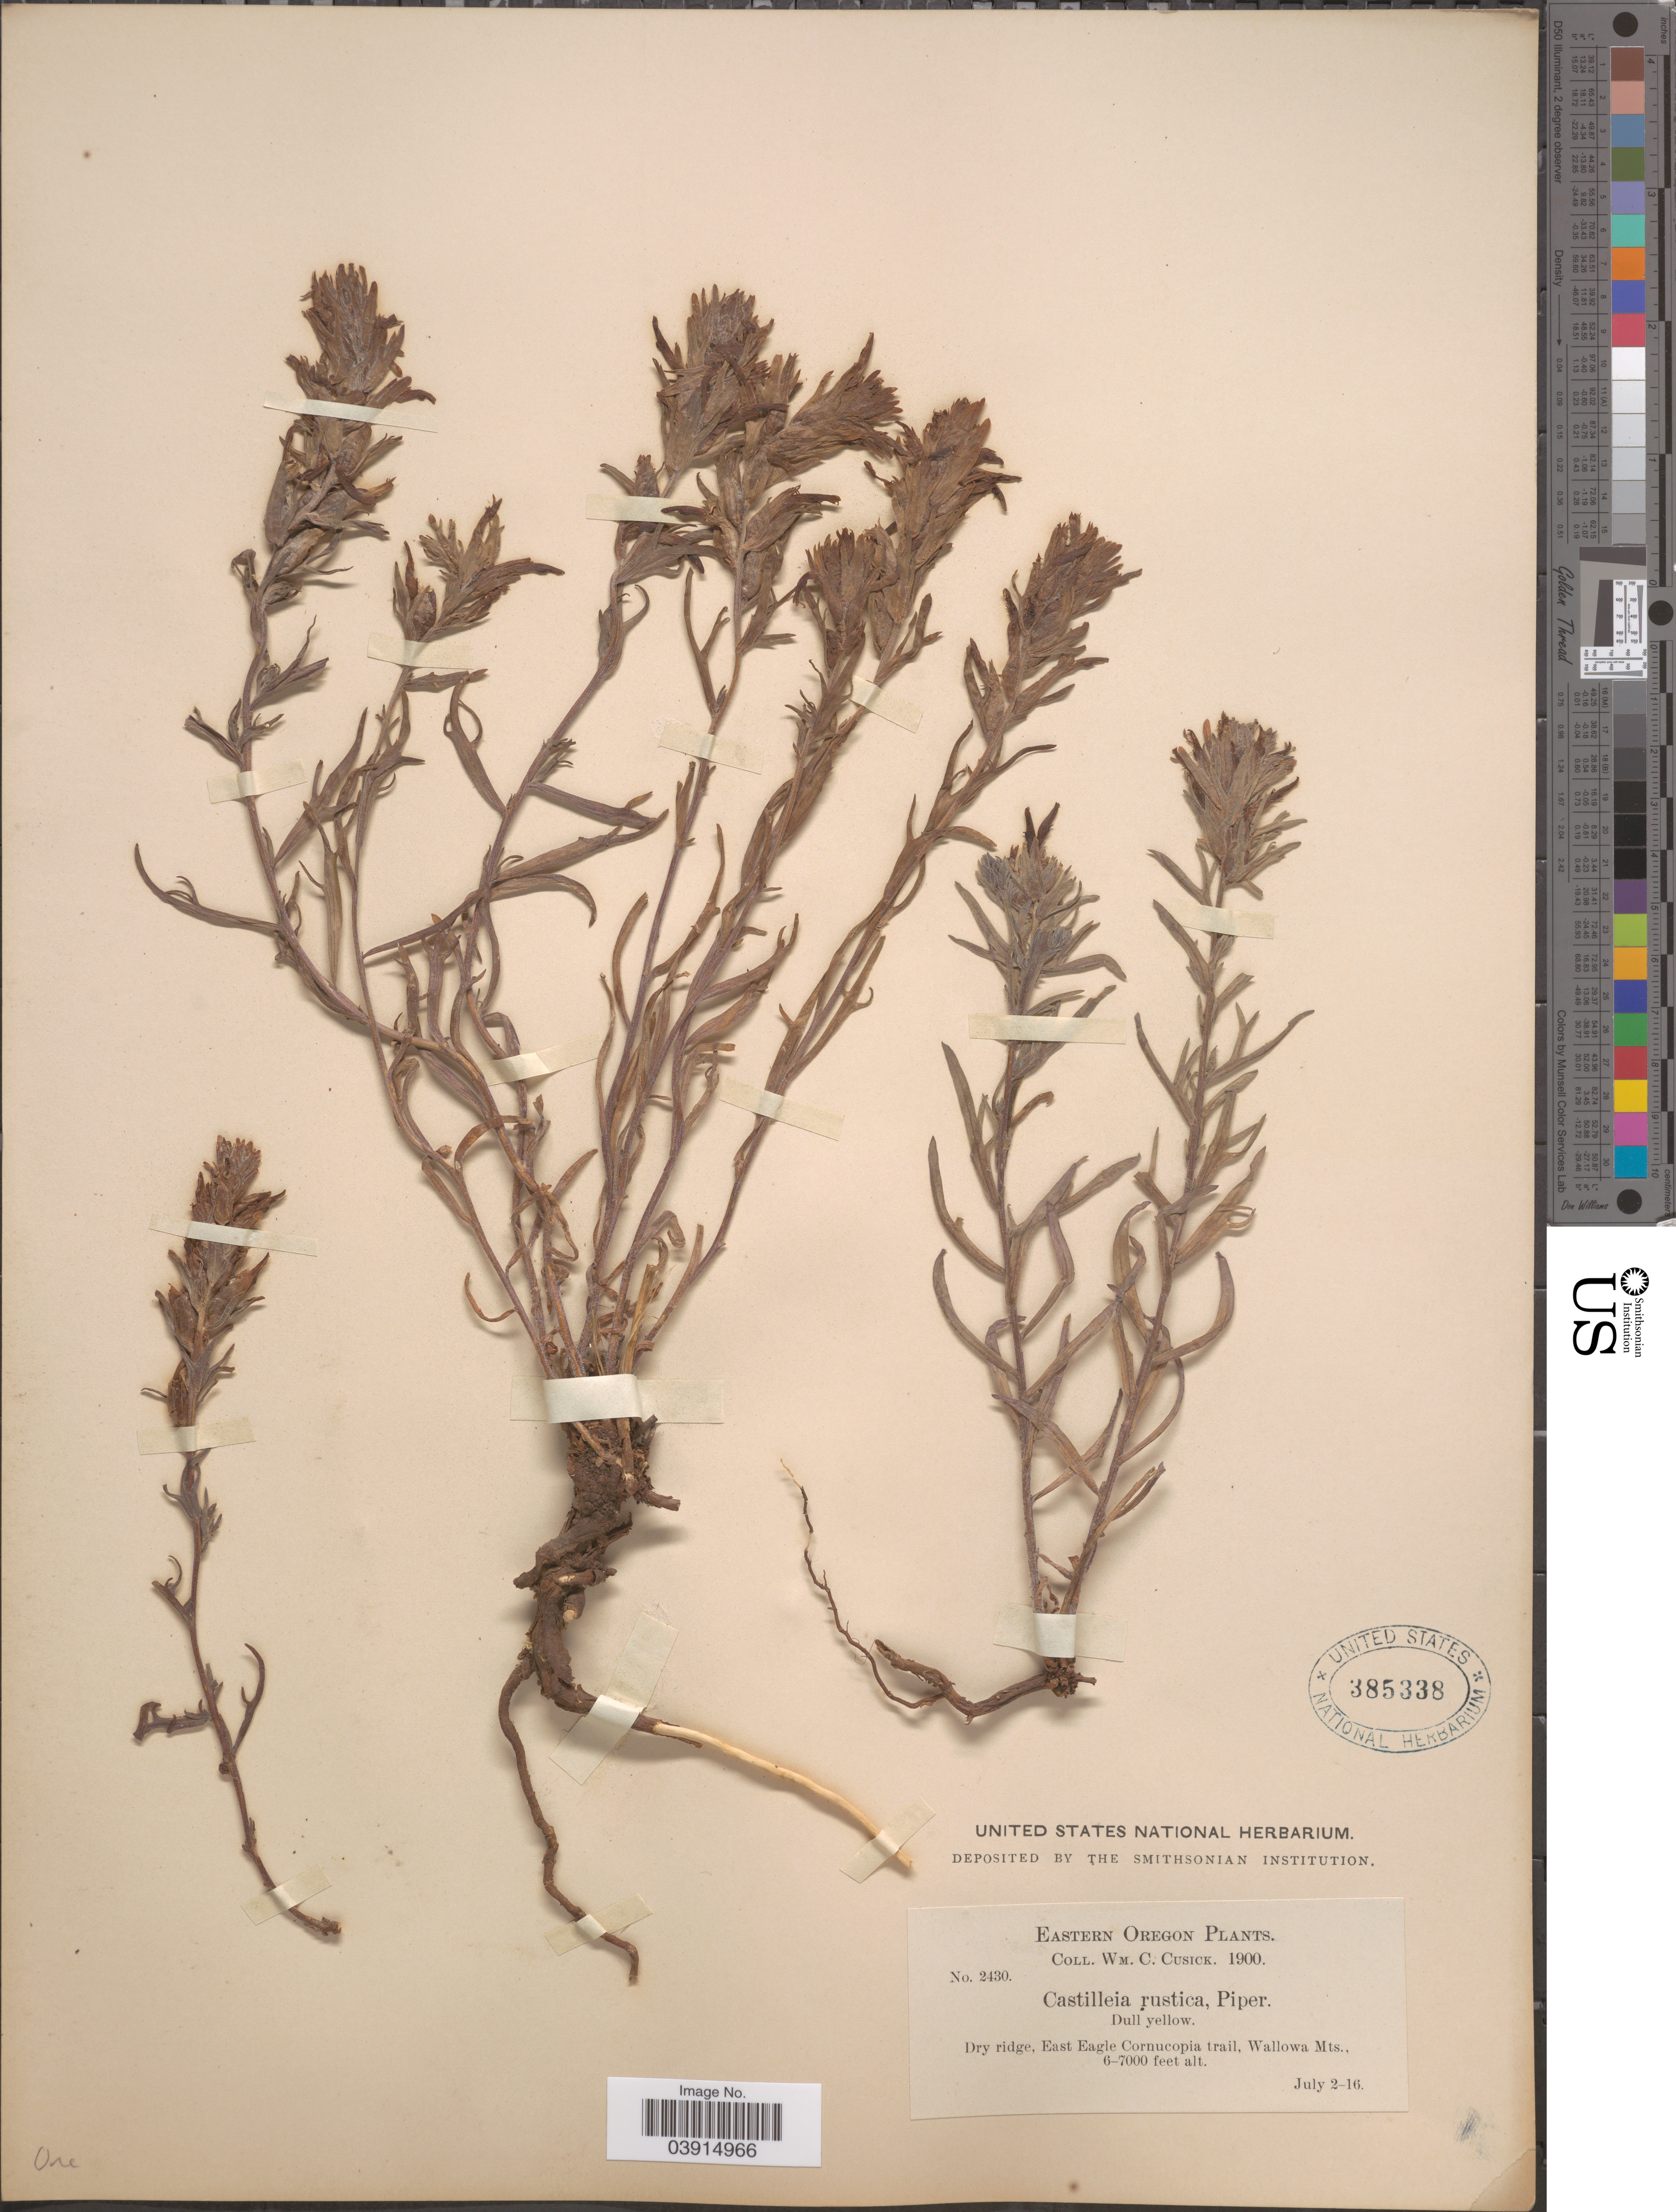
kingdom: Plantae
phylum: Tracheophyta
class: Magnoliopsida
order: Lamiales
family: Orobanchaceae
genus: Castilleja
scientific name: Castilleja sp.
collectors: W. C. Cusick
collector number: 2430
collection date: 1900-07-02/1900-07-16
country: United States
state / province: Oregon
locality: Eastern Oregon. Dry ridge, East Eagle Cornucopia trail, Wallowa Mts.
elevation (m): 1829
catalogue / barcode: US 385338